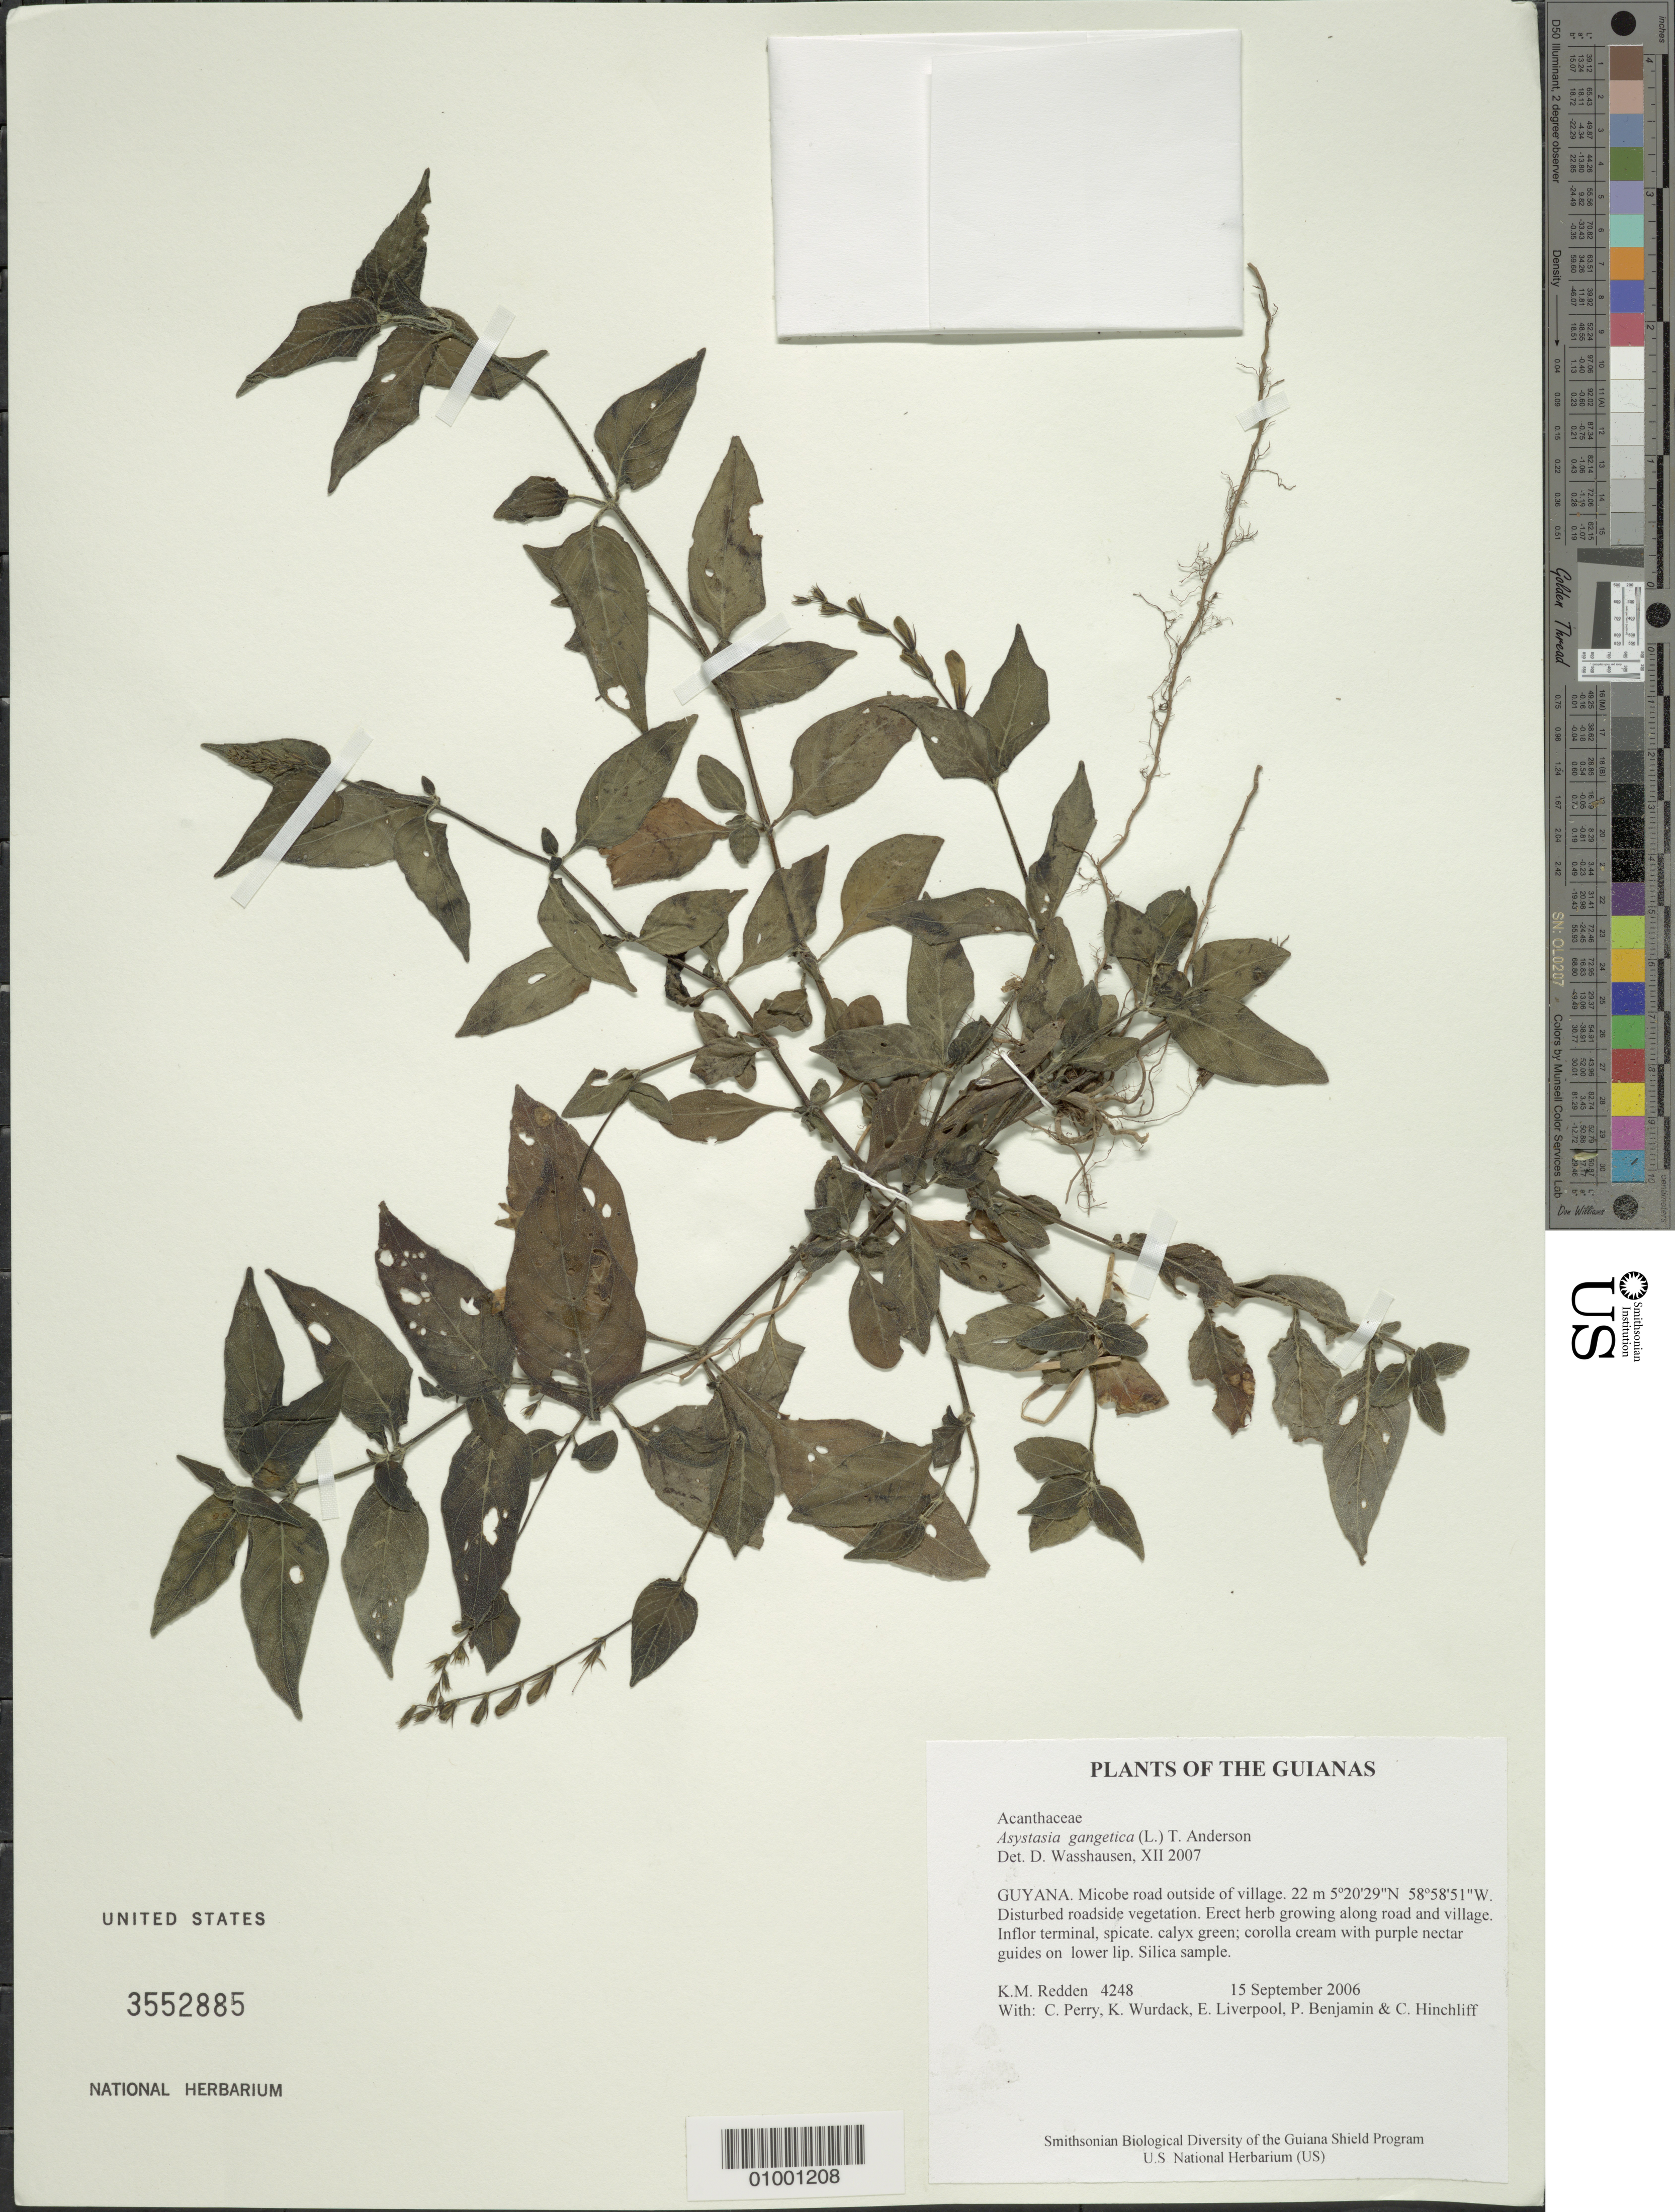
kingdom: Plantae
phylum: Tracheophyta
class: Magnoliopsida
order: Lamiales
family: Acanthaceae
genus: Asystasia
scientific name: Asystasia gangetica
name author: (L.) T. Anderson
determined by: Wasshausen, Dieter C., (BOT), Smithsonian Institution - National Museum of Natural History (UNITED STATES)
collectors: K. M. Redden, C. Perry, K. Wurdack, E. Liverpool, P. Benjamin & C. E. Hinchliff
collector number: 4248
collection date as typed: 15 September 2006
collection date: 2006-09-15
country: Guyana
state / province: Potaro-Siparuni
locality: Micobe road outside of village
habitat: Disturbed roadside vegetation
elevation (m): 22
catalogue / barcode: US 3552885